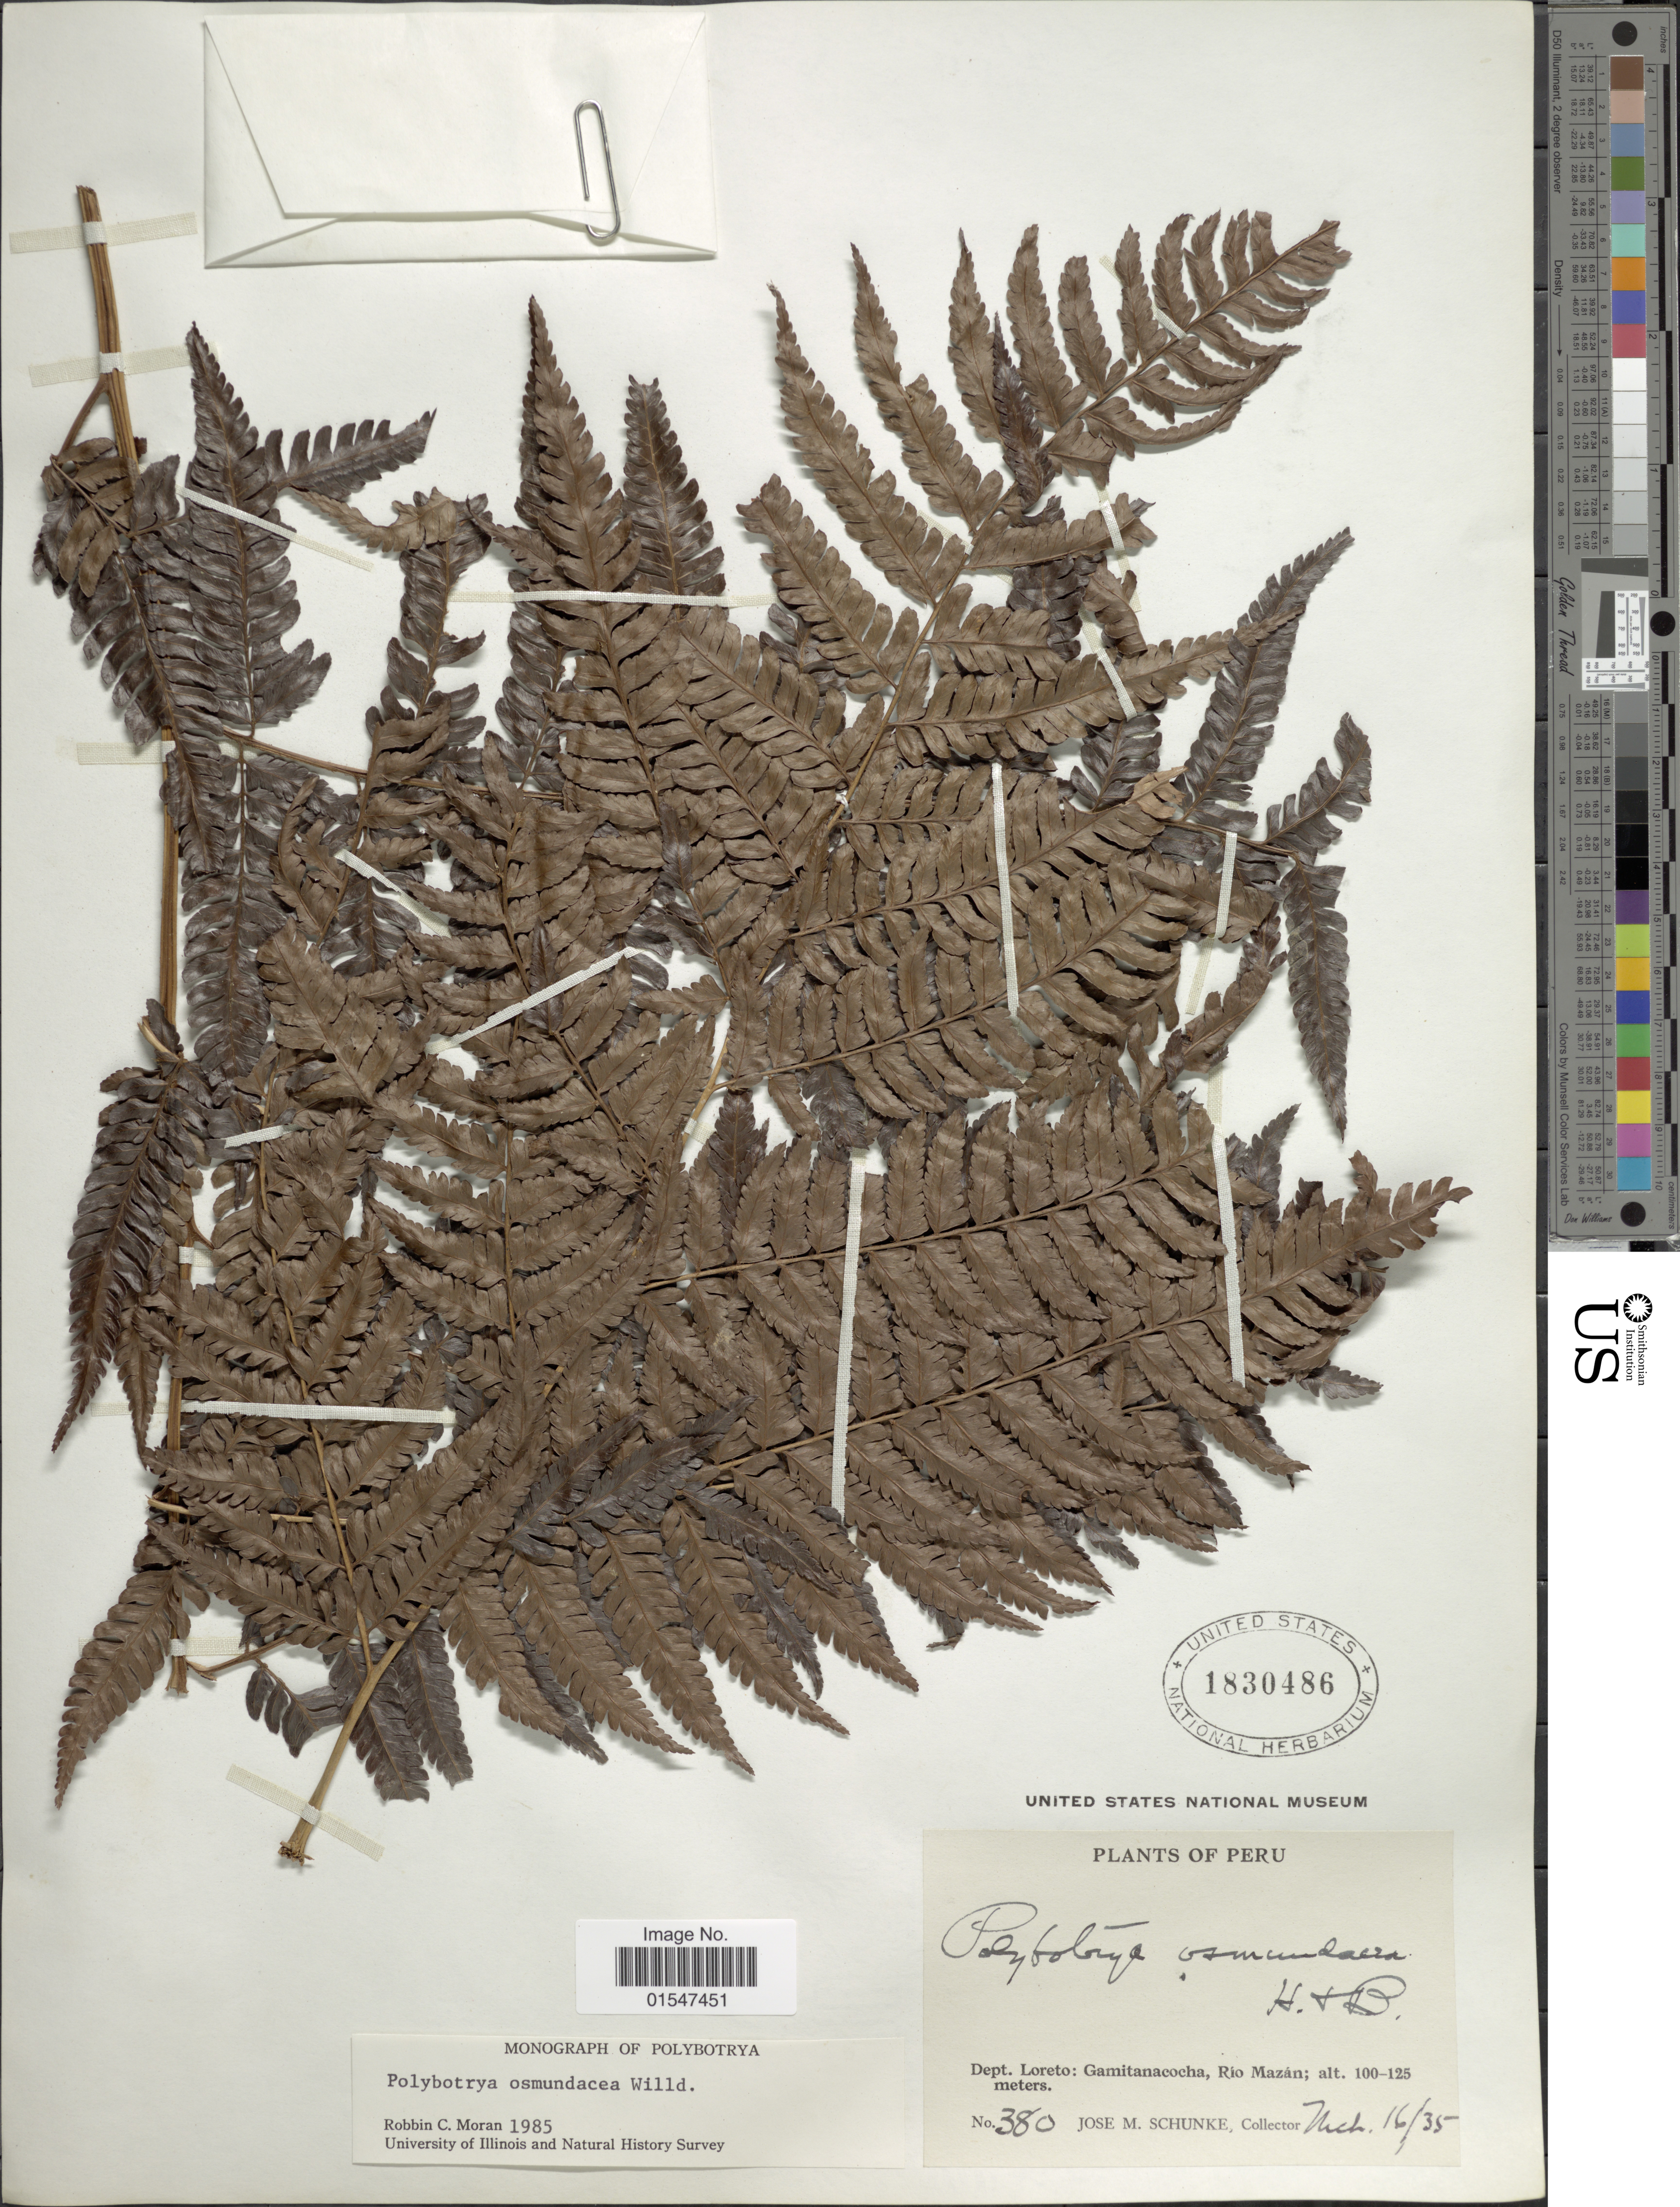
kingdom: Plantae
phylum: Tracheophyta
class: Polypodiopsida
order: Polypodiales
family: Dryopteridaceae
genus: Polybotrya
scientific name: Polybotrya osmundacea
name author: Humb. & Bonpl. ex Willd.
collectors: J. M. Schunke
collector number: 380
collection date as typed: Transcribed d/m/y: 16/3/35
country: Peru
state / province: Loreto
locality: Gamitanacocha, Río Mazán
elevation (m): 100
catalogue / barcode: US 1830486